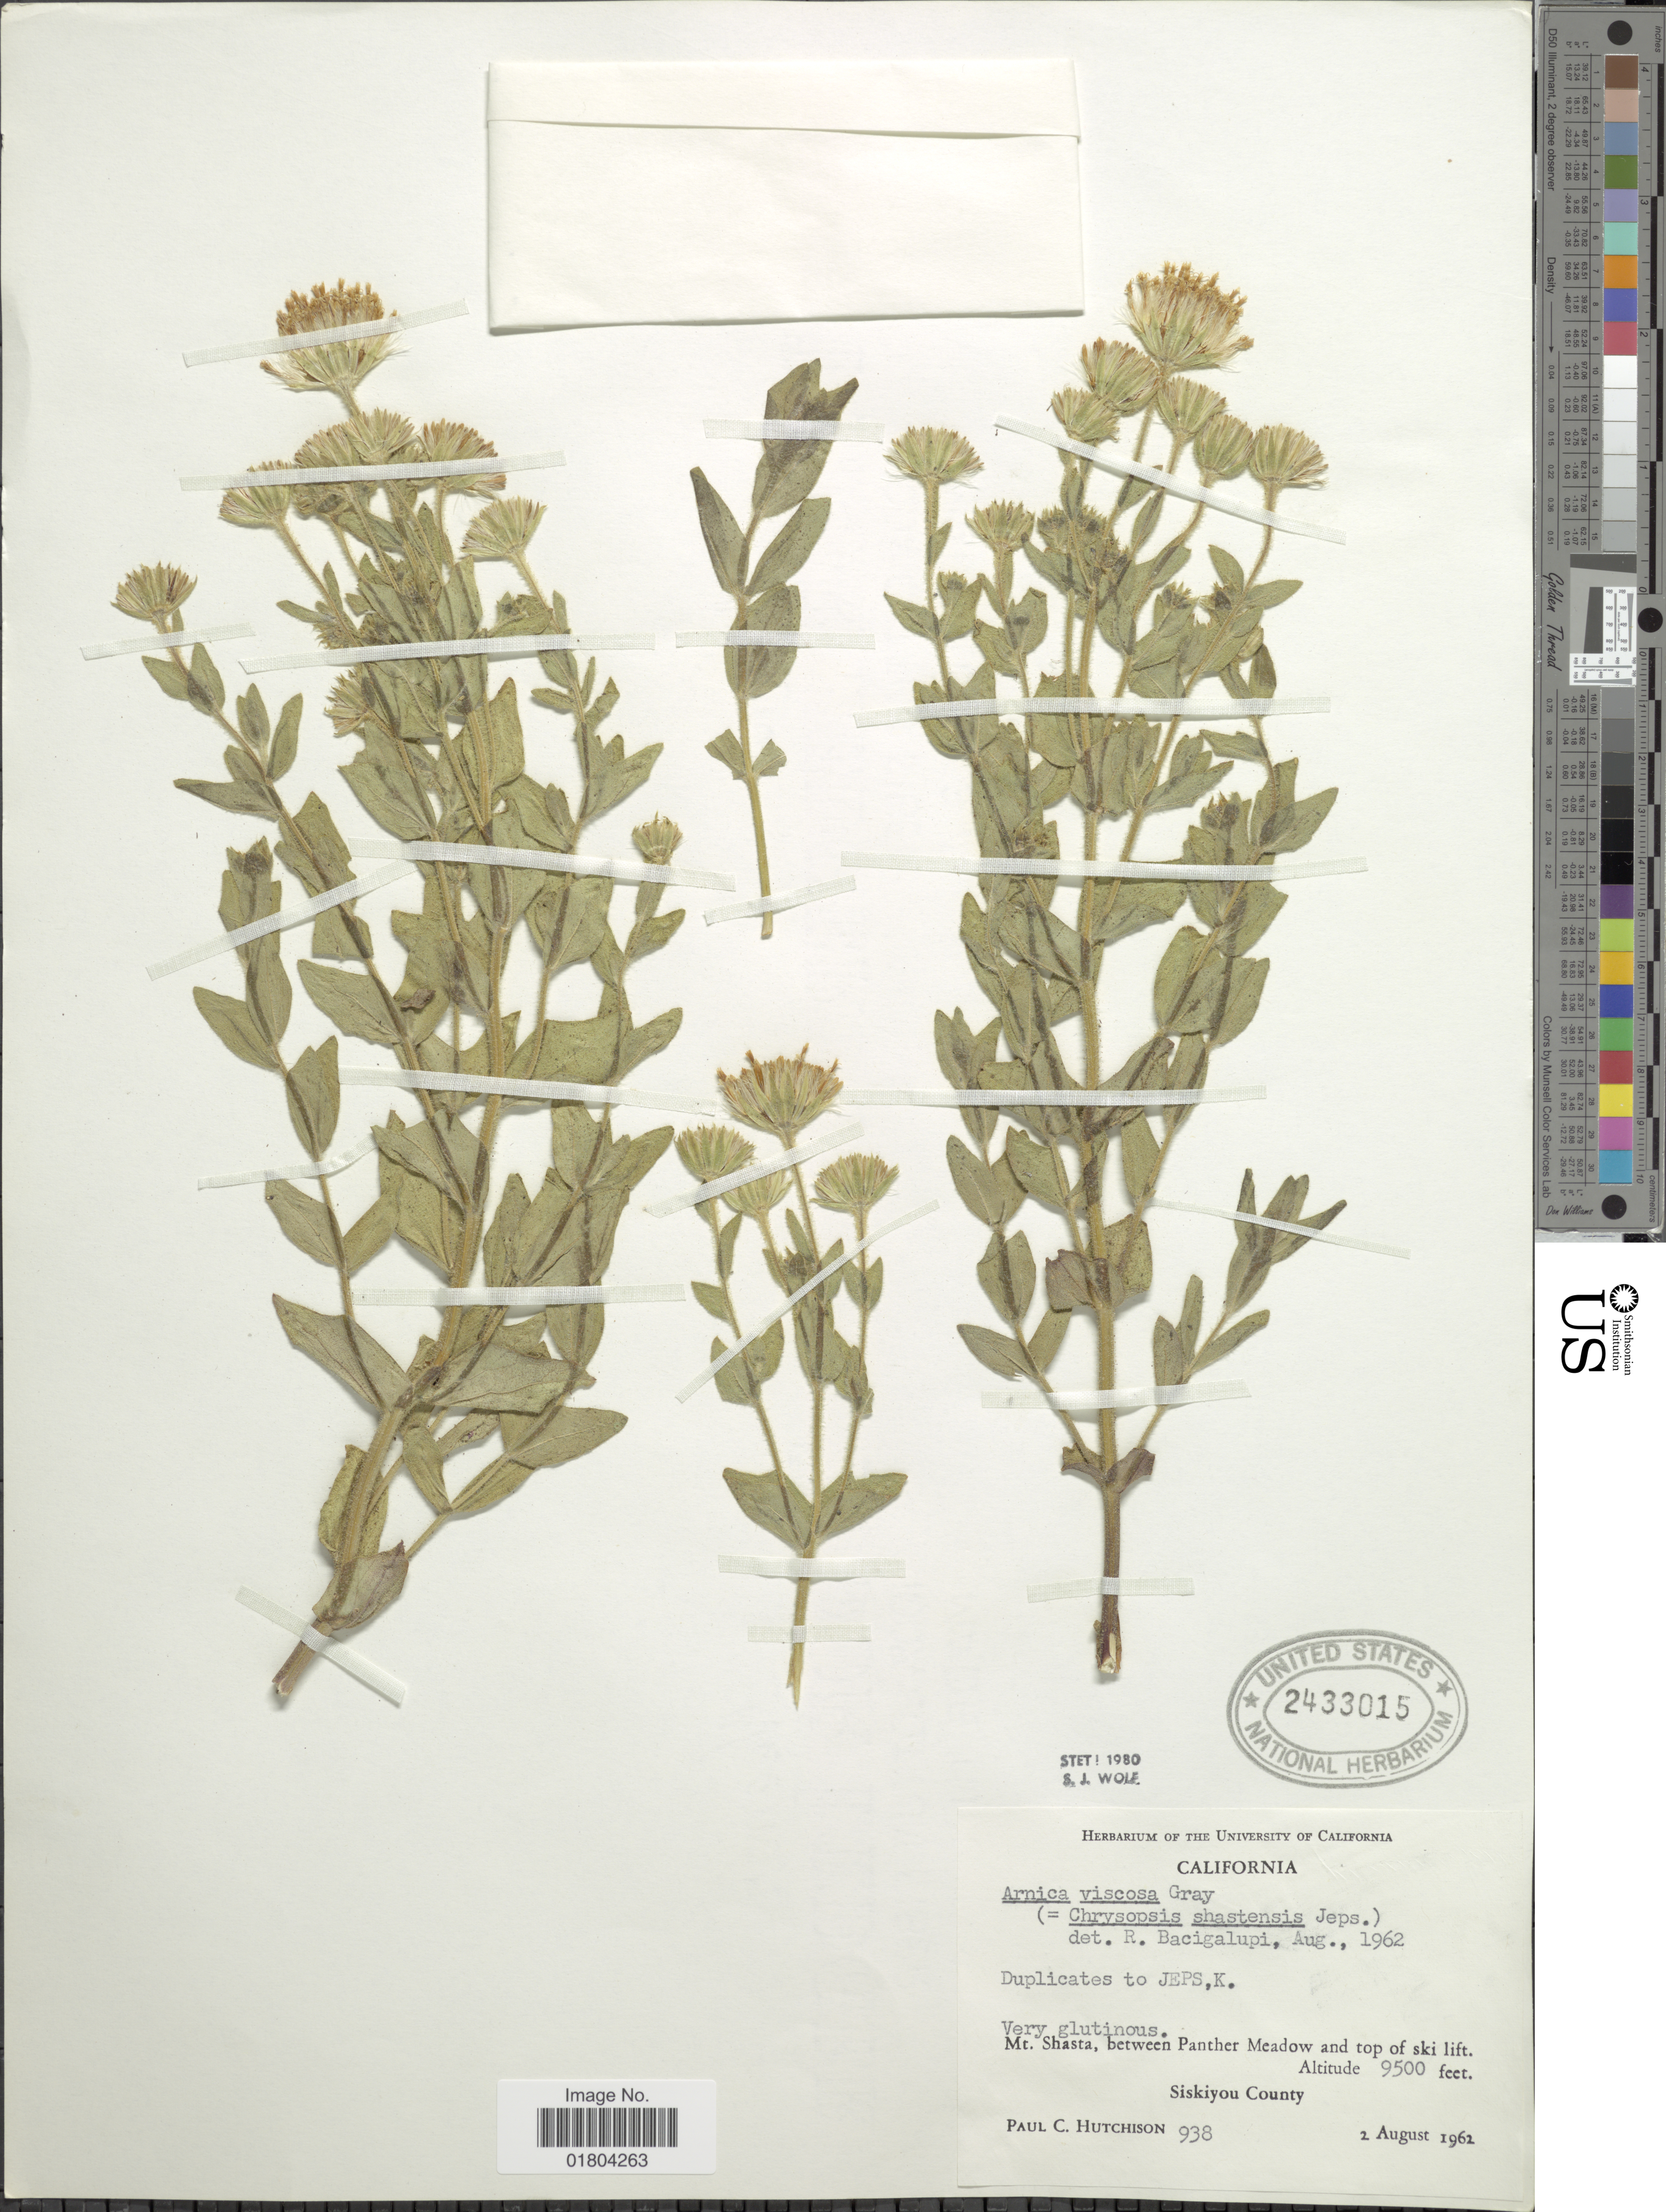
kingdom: Plantae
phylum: Tracheophyta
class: Magnoliopsida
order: Asterales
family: Asteraceae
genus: Arnica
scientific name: Arnica viscosa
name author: A. Gray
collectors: P. C. Hutchison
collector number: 938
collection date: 1962-08-02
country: United States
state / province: California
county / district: Siskiyou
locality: Mt Shasta, between Panther Meadow and top of ski lift, Siskiyou County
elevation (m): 2896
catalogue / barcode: US 2433015